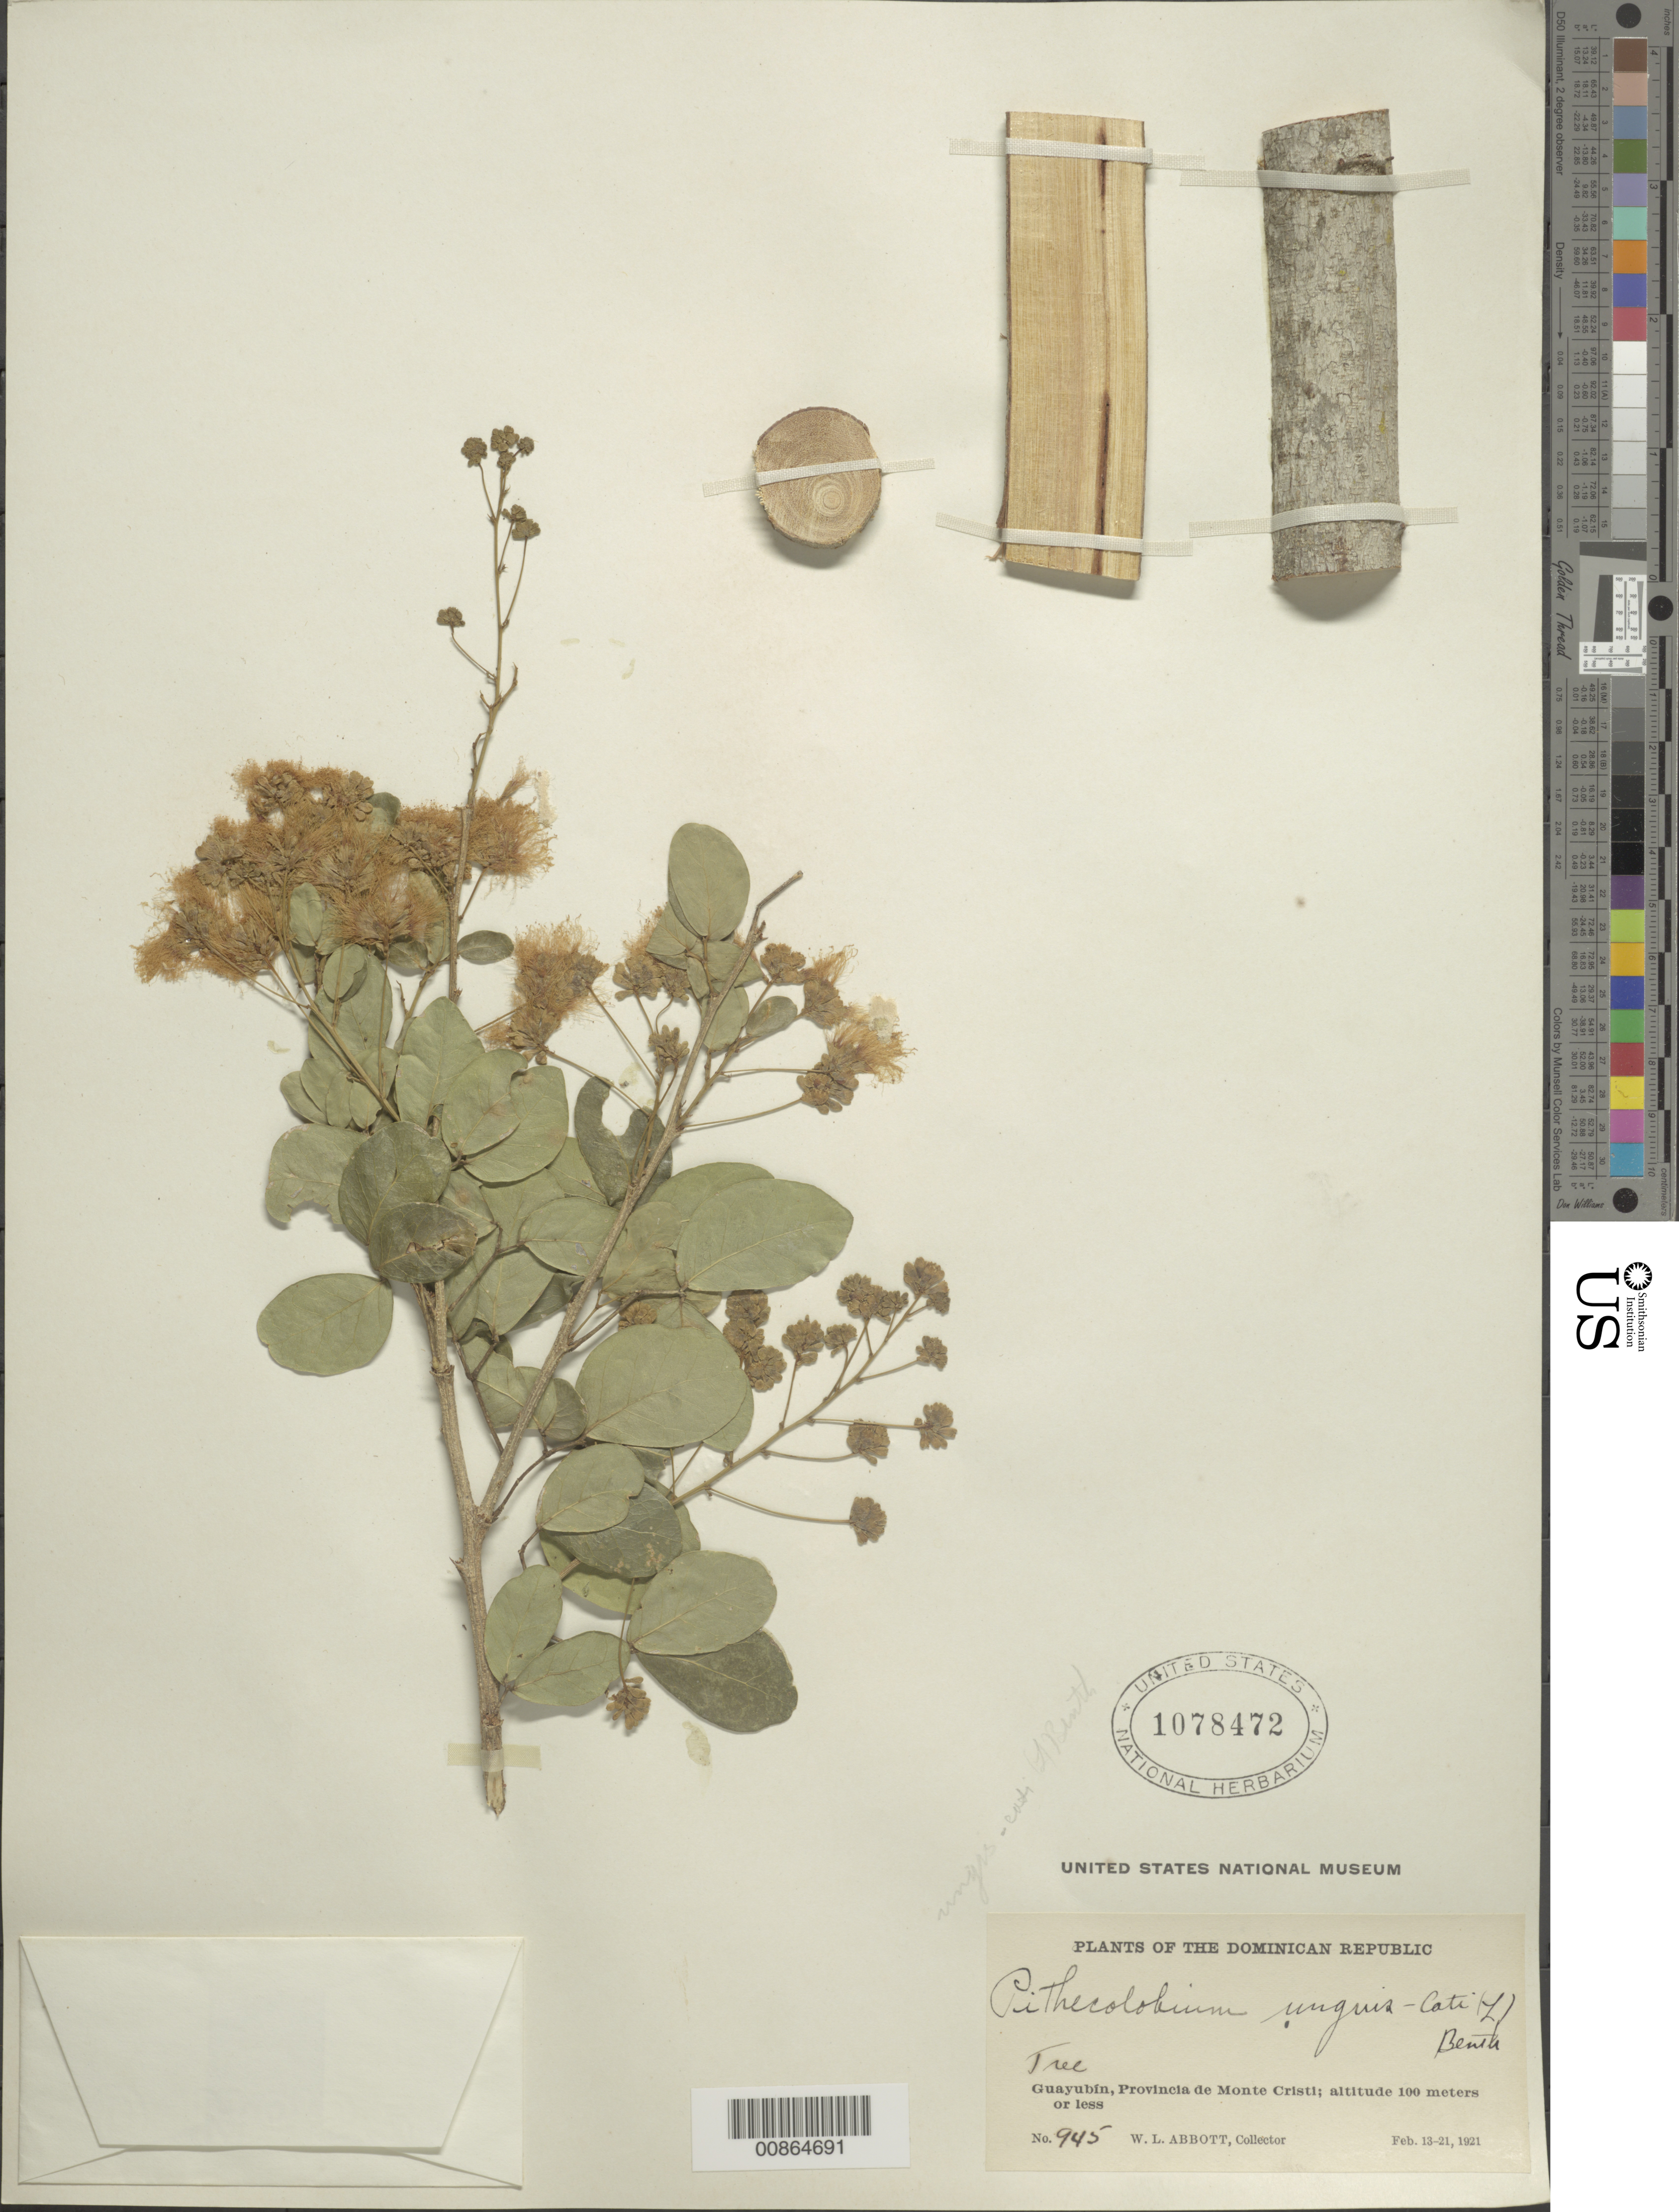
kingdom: Plantae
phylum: Tracheophyta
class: Magnoliopsida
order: Fabales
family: Fabaceae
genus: Pithecellobium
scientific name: Pithecellobium unguis-cati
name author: (L.) Benth.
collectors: W. L. Abbott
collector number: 945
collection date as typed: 13 Feb 1921 to 21 Feb 1921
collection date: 1921-02-13/1921-02-21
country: Dominican Republic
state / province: Monte Cristi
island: Hispaniola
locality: Guayubín.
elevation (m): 100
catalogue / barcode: US 1078472